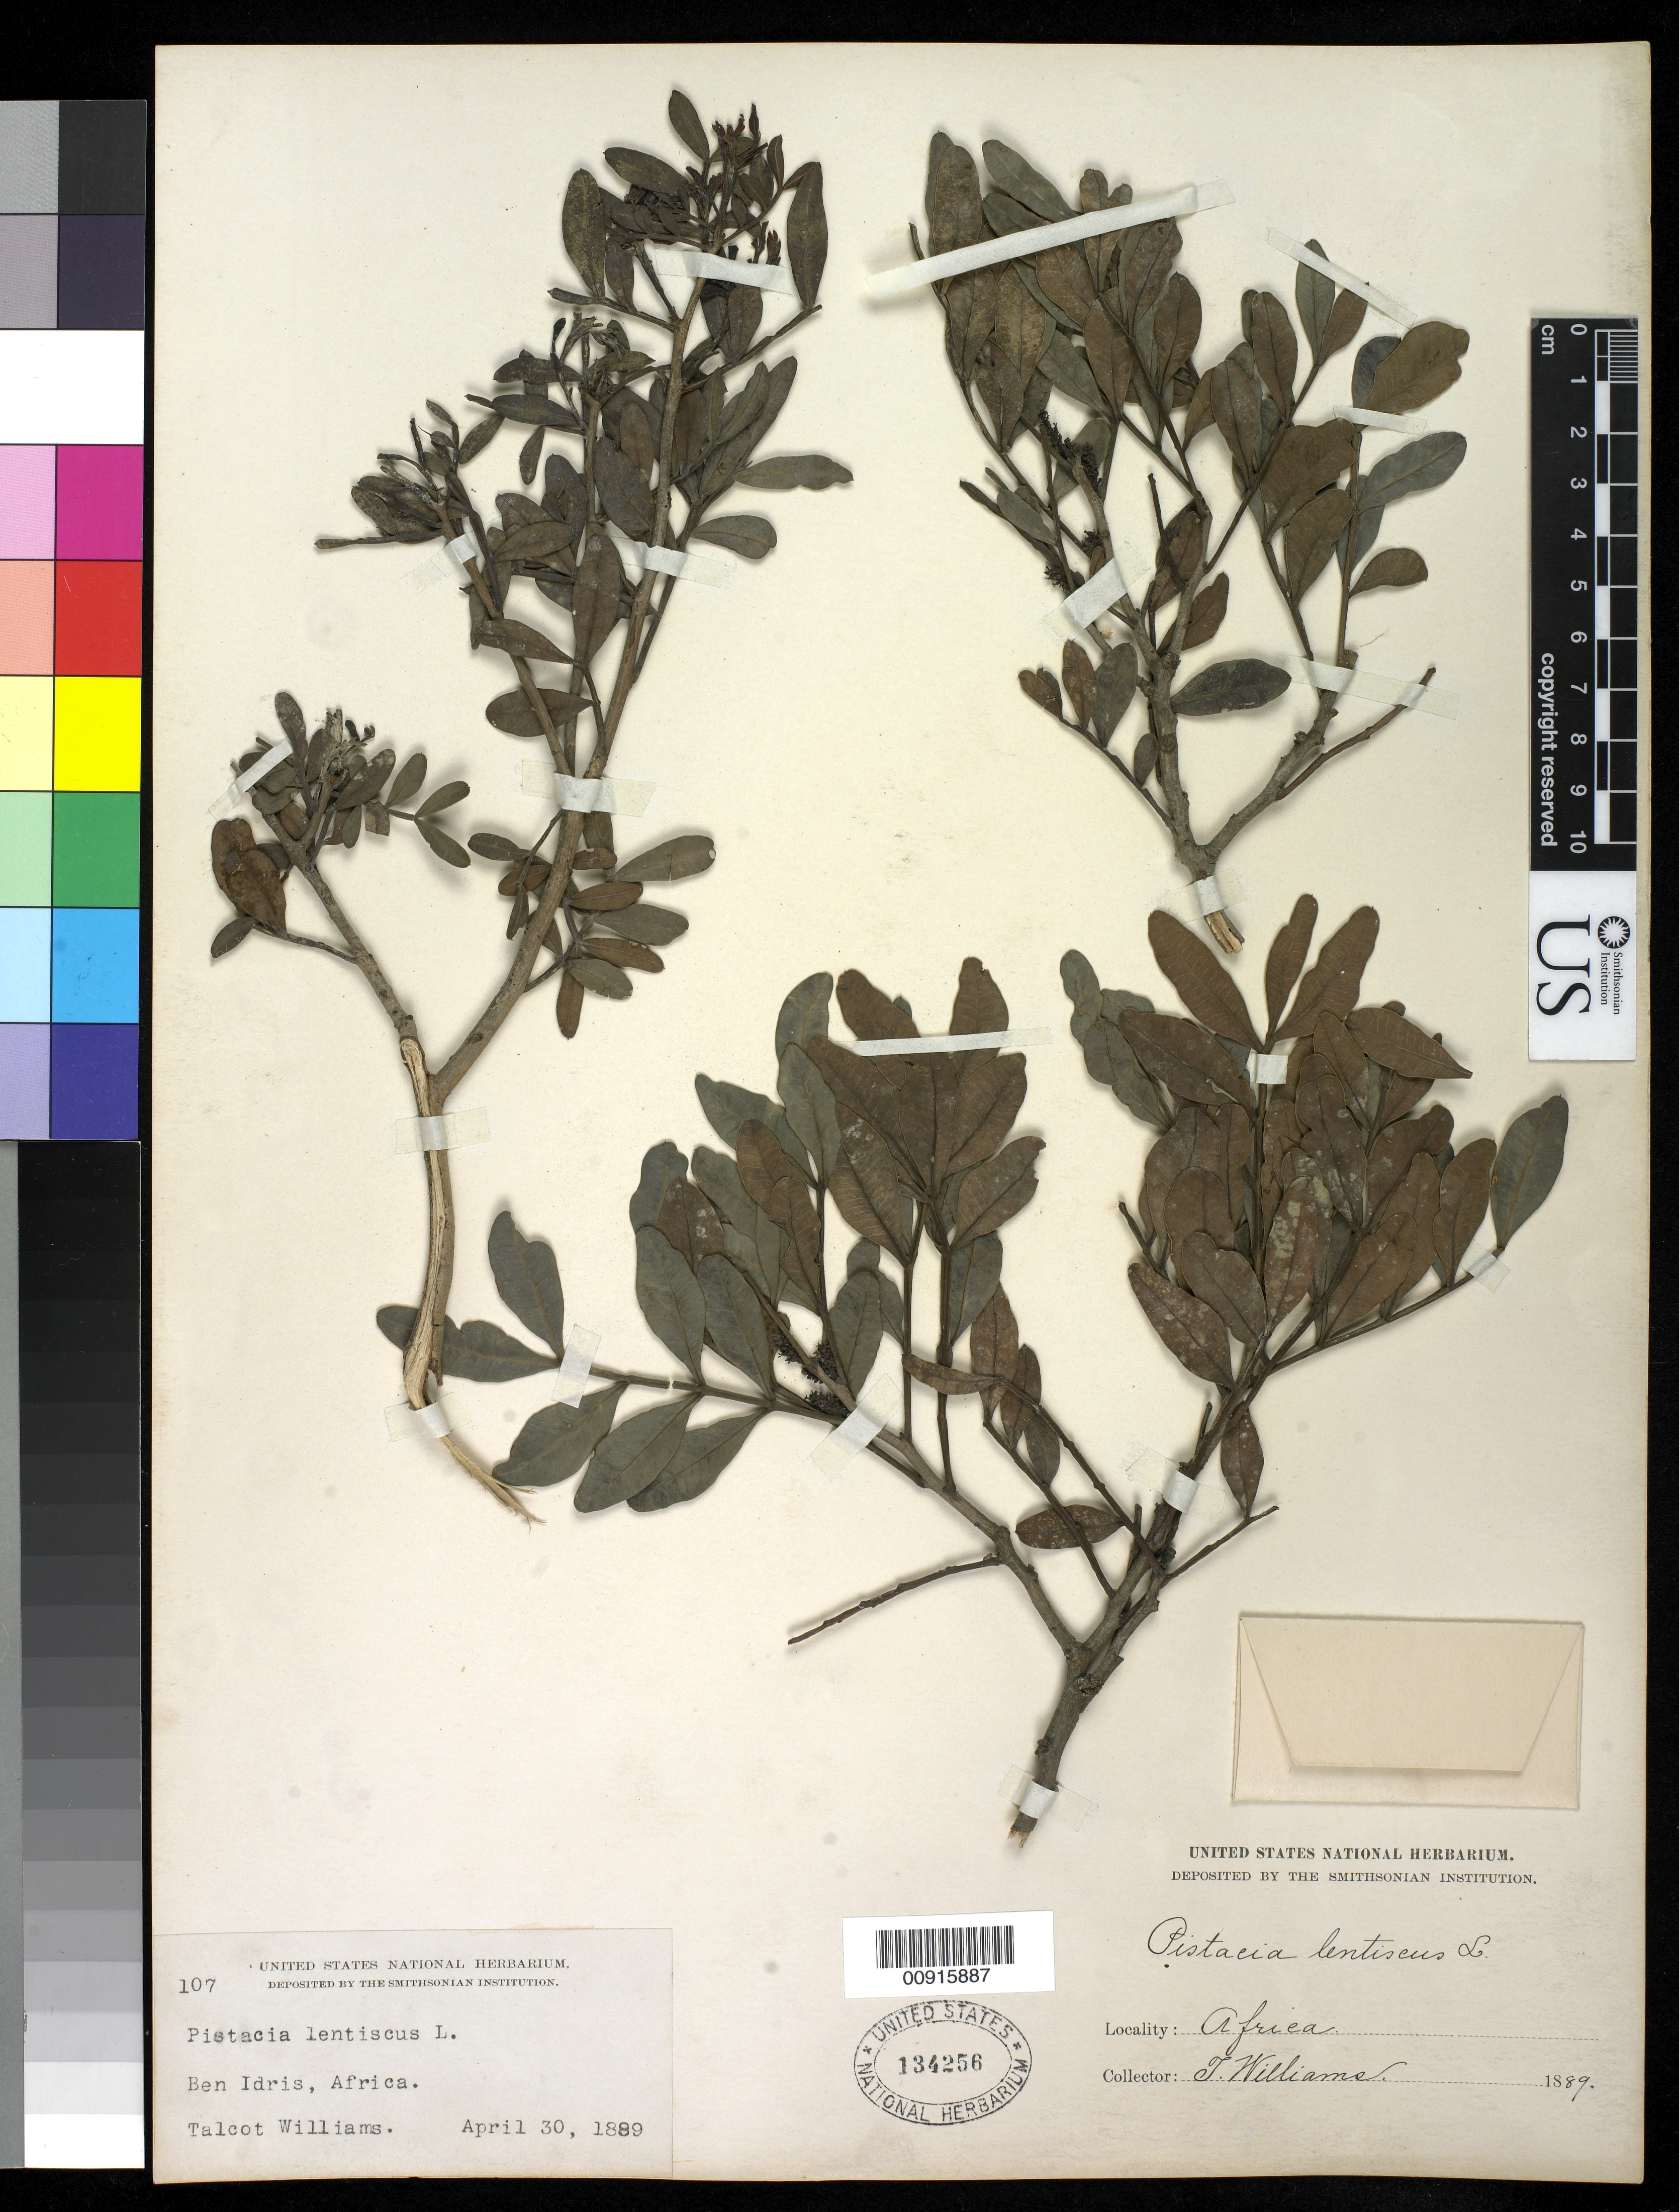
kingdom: Plantae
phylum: Tracheophyta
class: Magnoliopsida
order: Sapindales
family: Anacardiaceae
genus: Pistacia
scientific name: Pistacia lentiscus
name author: L.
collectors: T. Williams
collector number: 107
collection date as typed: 30 Apr 1889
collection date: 1889-04-30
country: Morocco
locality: Ben Idris, Africa.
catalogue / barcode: US 134256